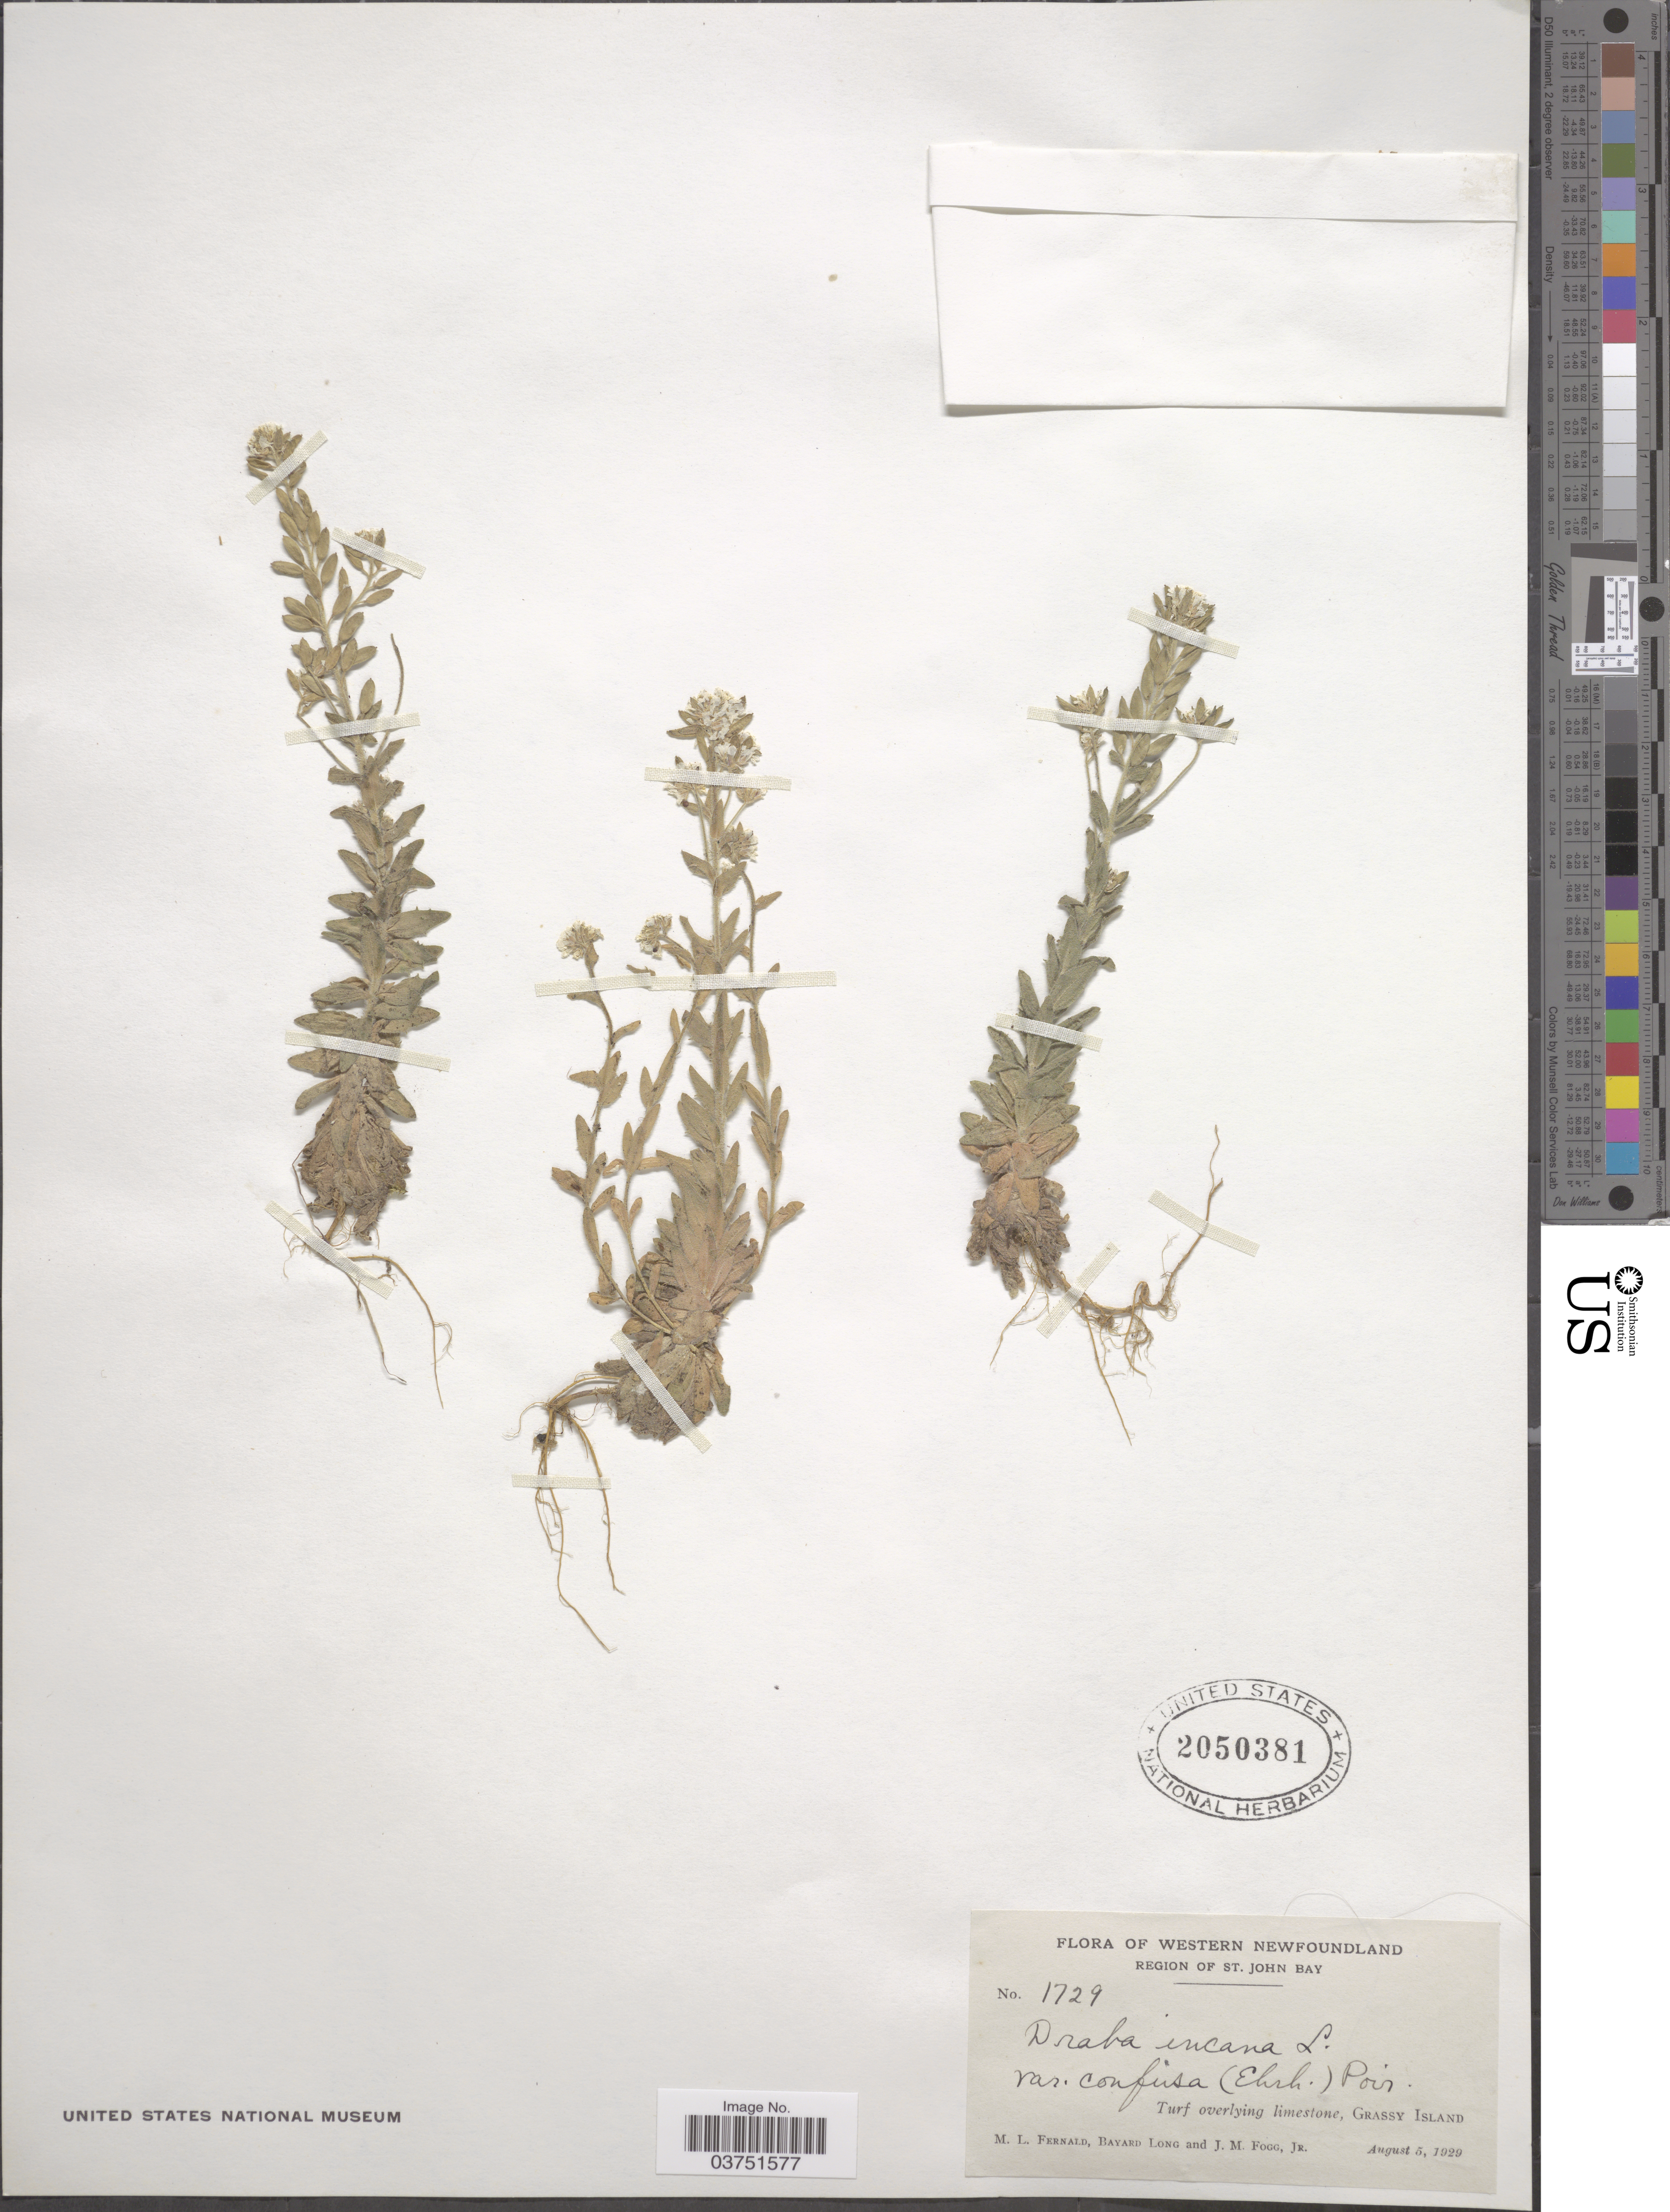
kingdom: Plantae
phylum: Tracheophyta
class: Magnoliopsida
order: Brassicales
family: Brassicaceae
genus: Draba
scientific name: Draba incana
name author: L.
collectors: M. L. Fernald, B. H. Long & J. Fogg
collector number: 1729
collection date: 1929-08-05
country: Canada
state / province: Newfoundland and Labrador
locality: Western Newfoundland. Region of St. John Bay. Turf overlying limestone, Grassy Island.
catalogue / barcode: US 2050381